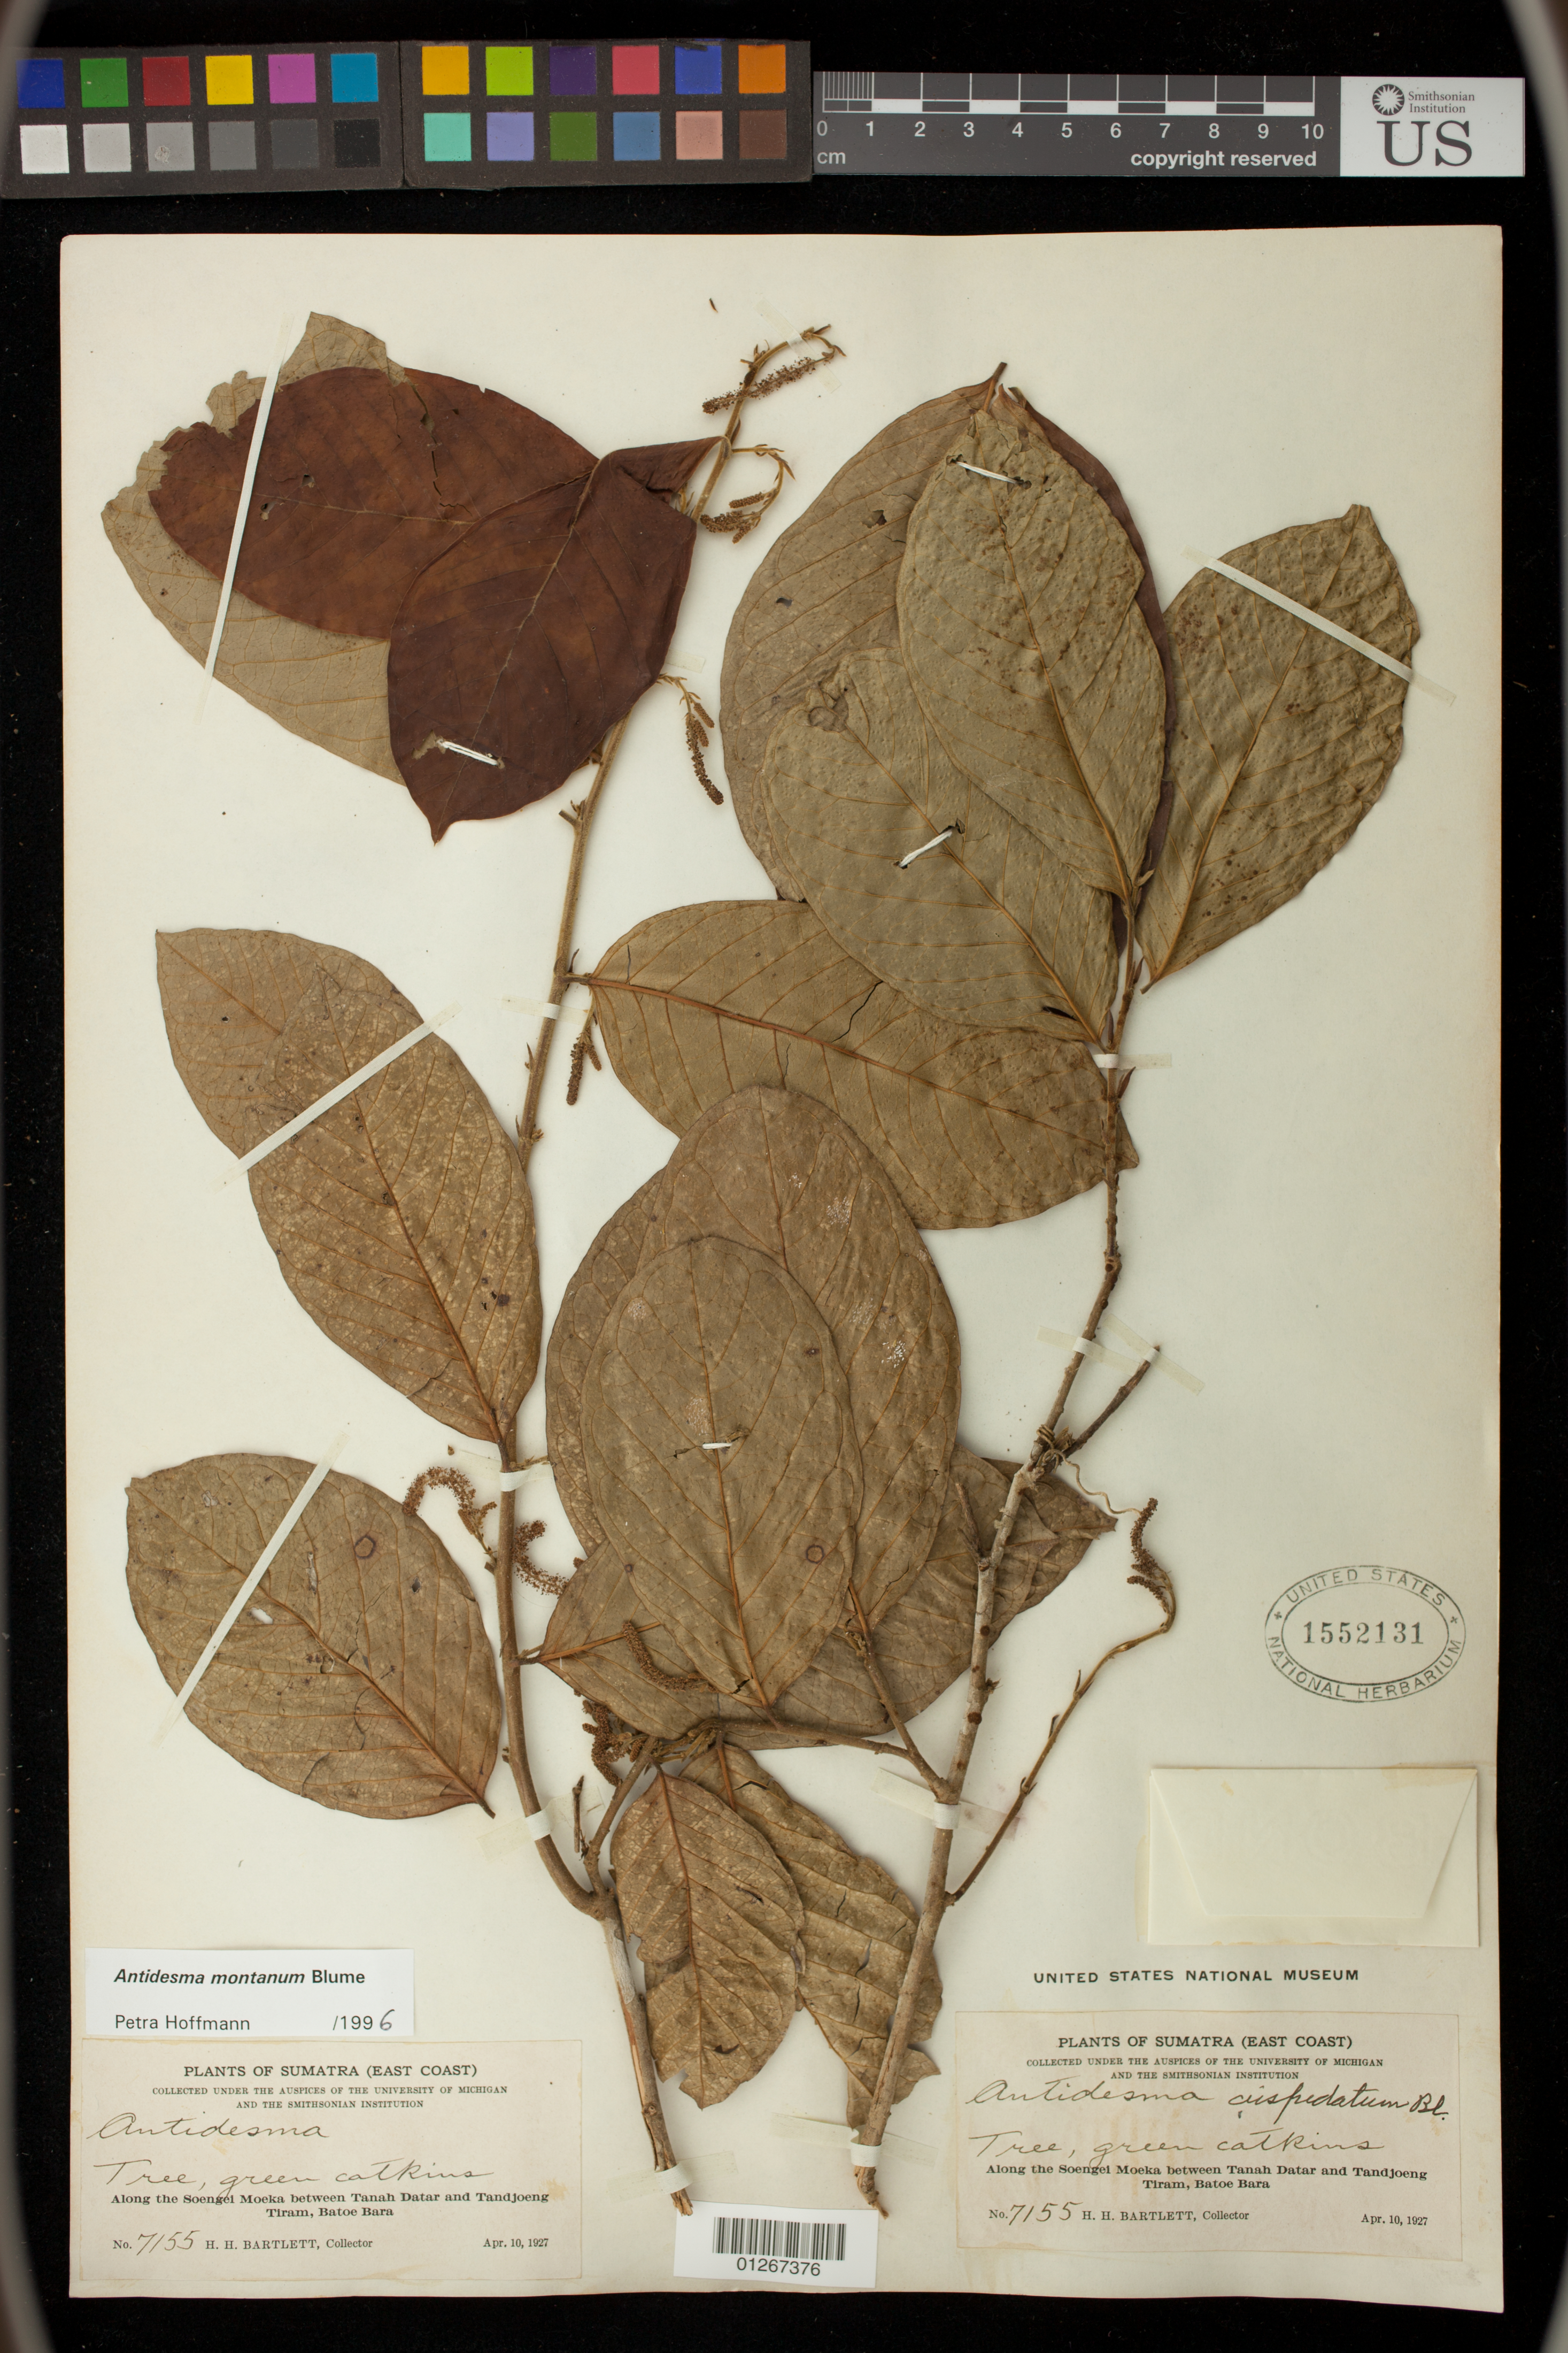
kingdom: Plantae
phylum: Tracheophyta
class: Magnoliopsida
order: Malpighiales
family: Phyllanthaceae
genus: Antidesma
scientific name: Antidesma montanum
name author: Blume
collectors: H. H. Bartlett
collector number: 7155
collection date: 1927-04-10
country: Indonesia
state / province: Sumatra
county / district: Sumatera Utara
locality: Along the Soengei Moeka between Tanah Datar and Tandjoeng Tiram, Batoe Bara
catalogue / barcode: US 1552131